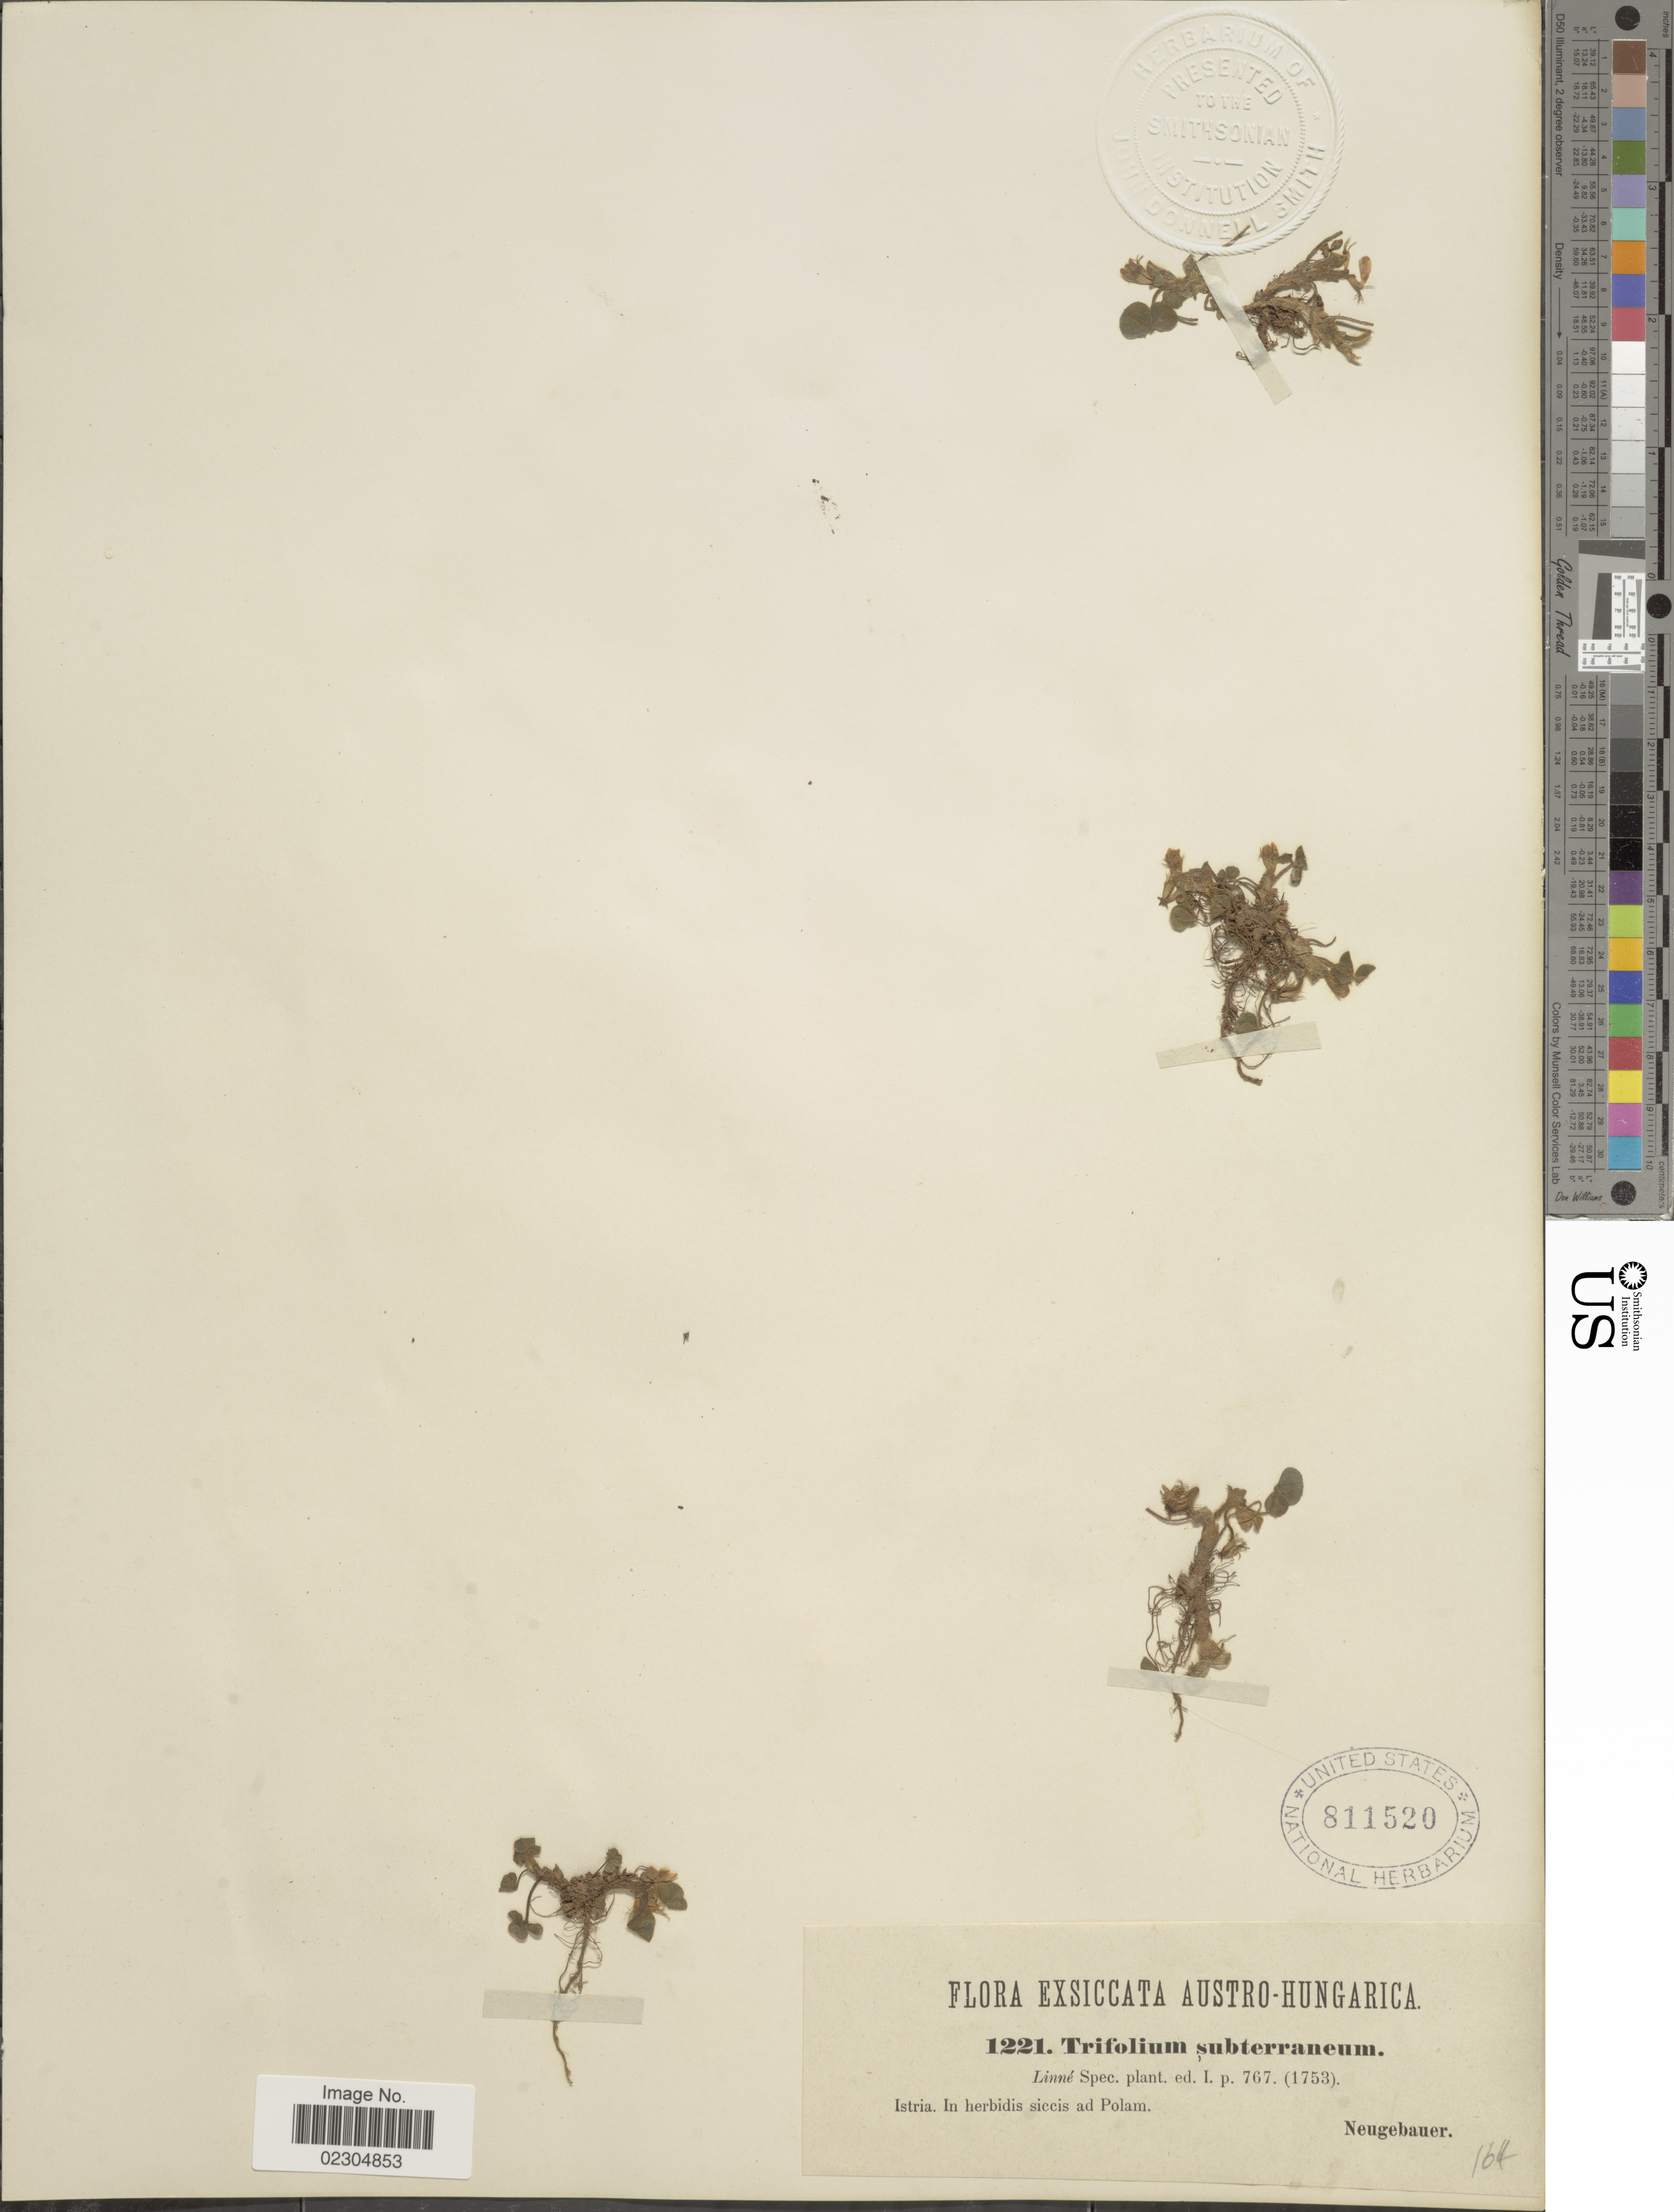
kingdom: Plantae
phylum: Tracheophyta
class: Magnoliopsida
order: Fabales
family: Fabaceae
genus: Trifolium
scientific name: Trifolium subterraneum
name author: L.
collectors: Neugebauer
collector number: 1221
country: Croatia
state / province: Istria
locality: Austro-Hungarica. Polam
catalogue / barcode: US 811520